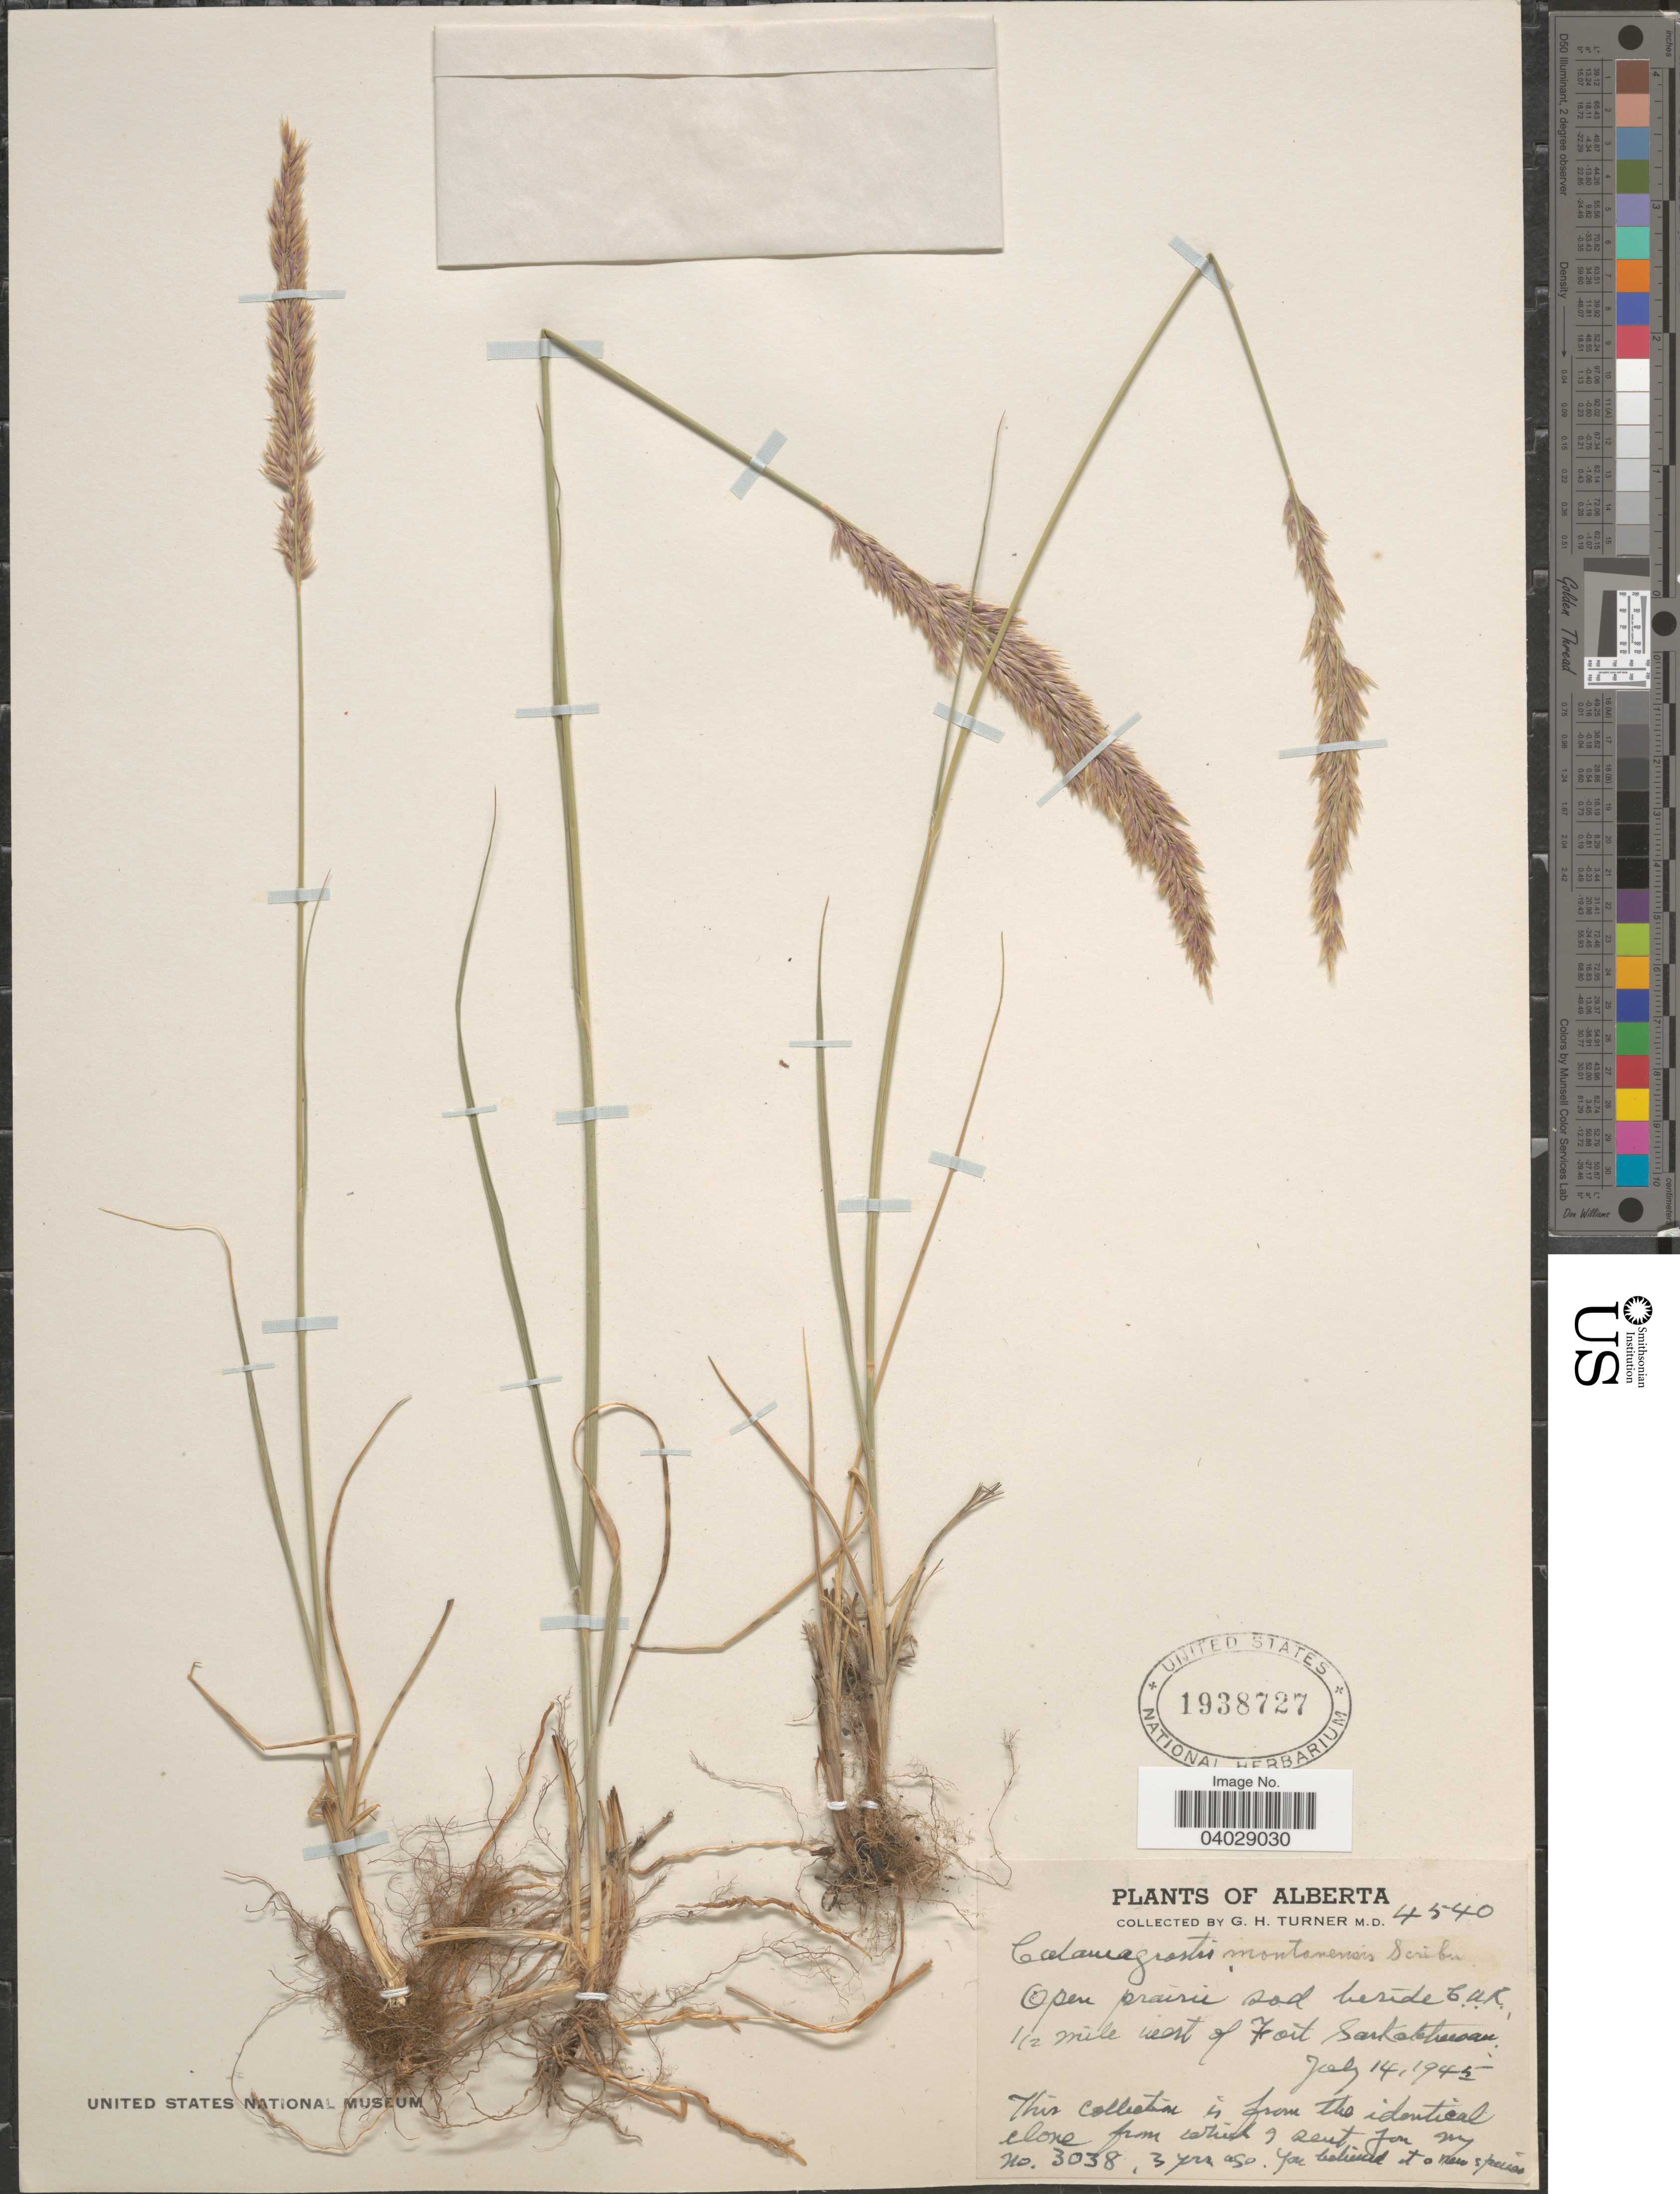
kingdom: Plantae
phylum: Tracheophyta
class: Liliopsida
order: Poales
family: Poaceae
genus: Calamagrostis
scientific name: Calamagrostis montanensis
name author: Scribn. ex Vasey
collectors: G. H. Turner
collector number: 4540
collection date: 1945-07-14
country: Canada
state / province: Alberta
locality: Beside C.N.R. ½ mile west of Fort Saskatchewan.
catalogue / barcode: US 1938727